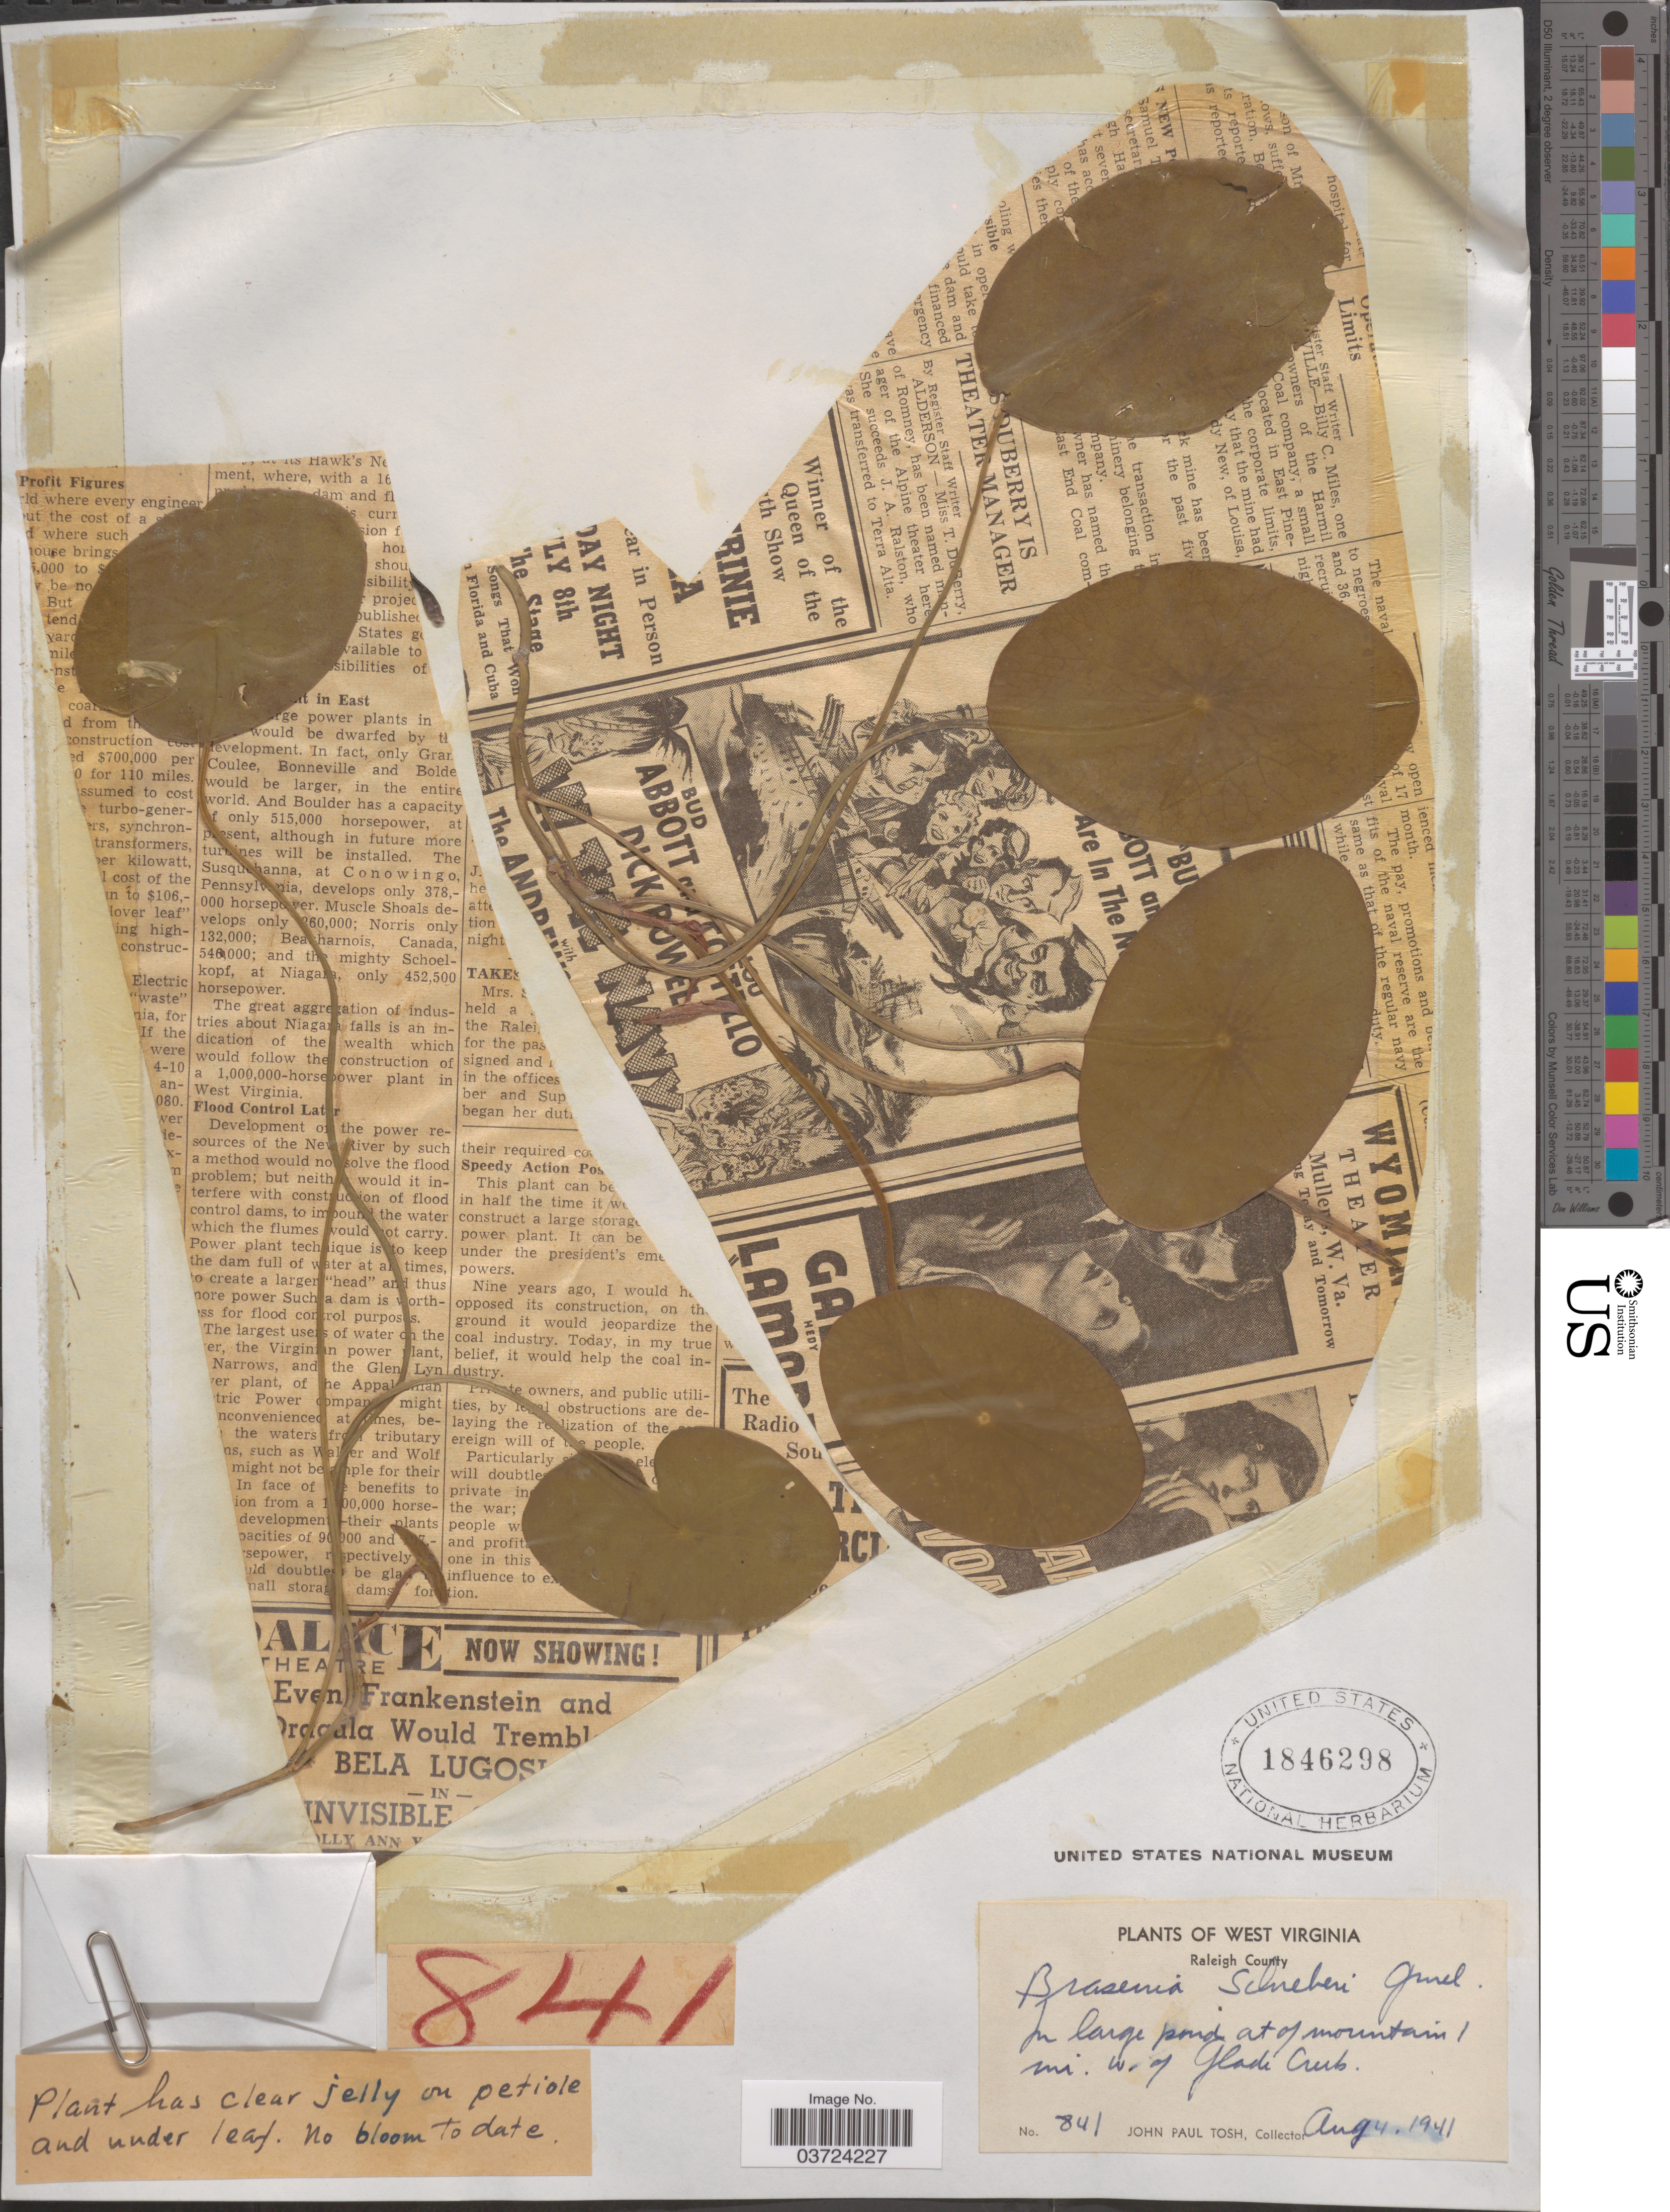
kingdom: Plantae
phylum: Tracheophyta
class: Magnoliopsida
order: Nymphaeales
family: Cabombaceae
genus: Brasenia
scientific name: Brasenia schreberi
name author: J.F. Gmel.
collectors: J. Tosh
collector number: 841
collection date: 1941-08-04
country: United States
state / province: West Virginia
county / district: Raleigh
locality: Raleigh County. In large pond at of mountain 1 mi. W. of Glade Creek.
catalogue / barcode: US 1846298